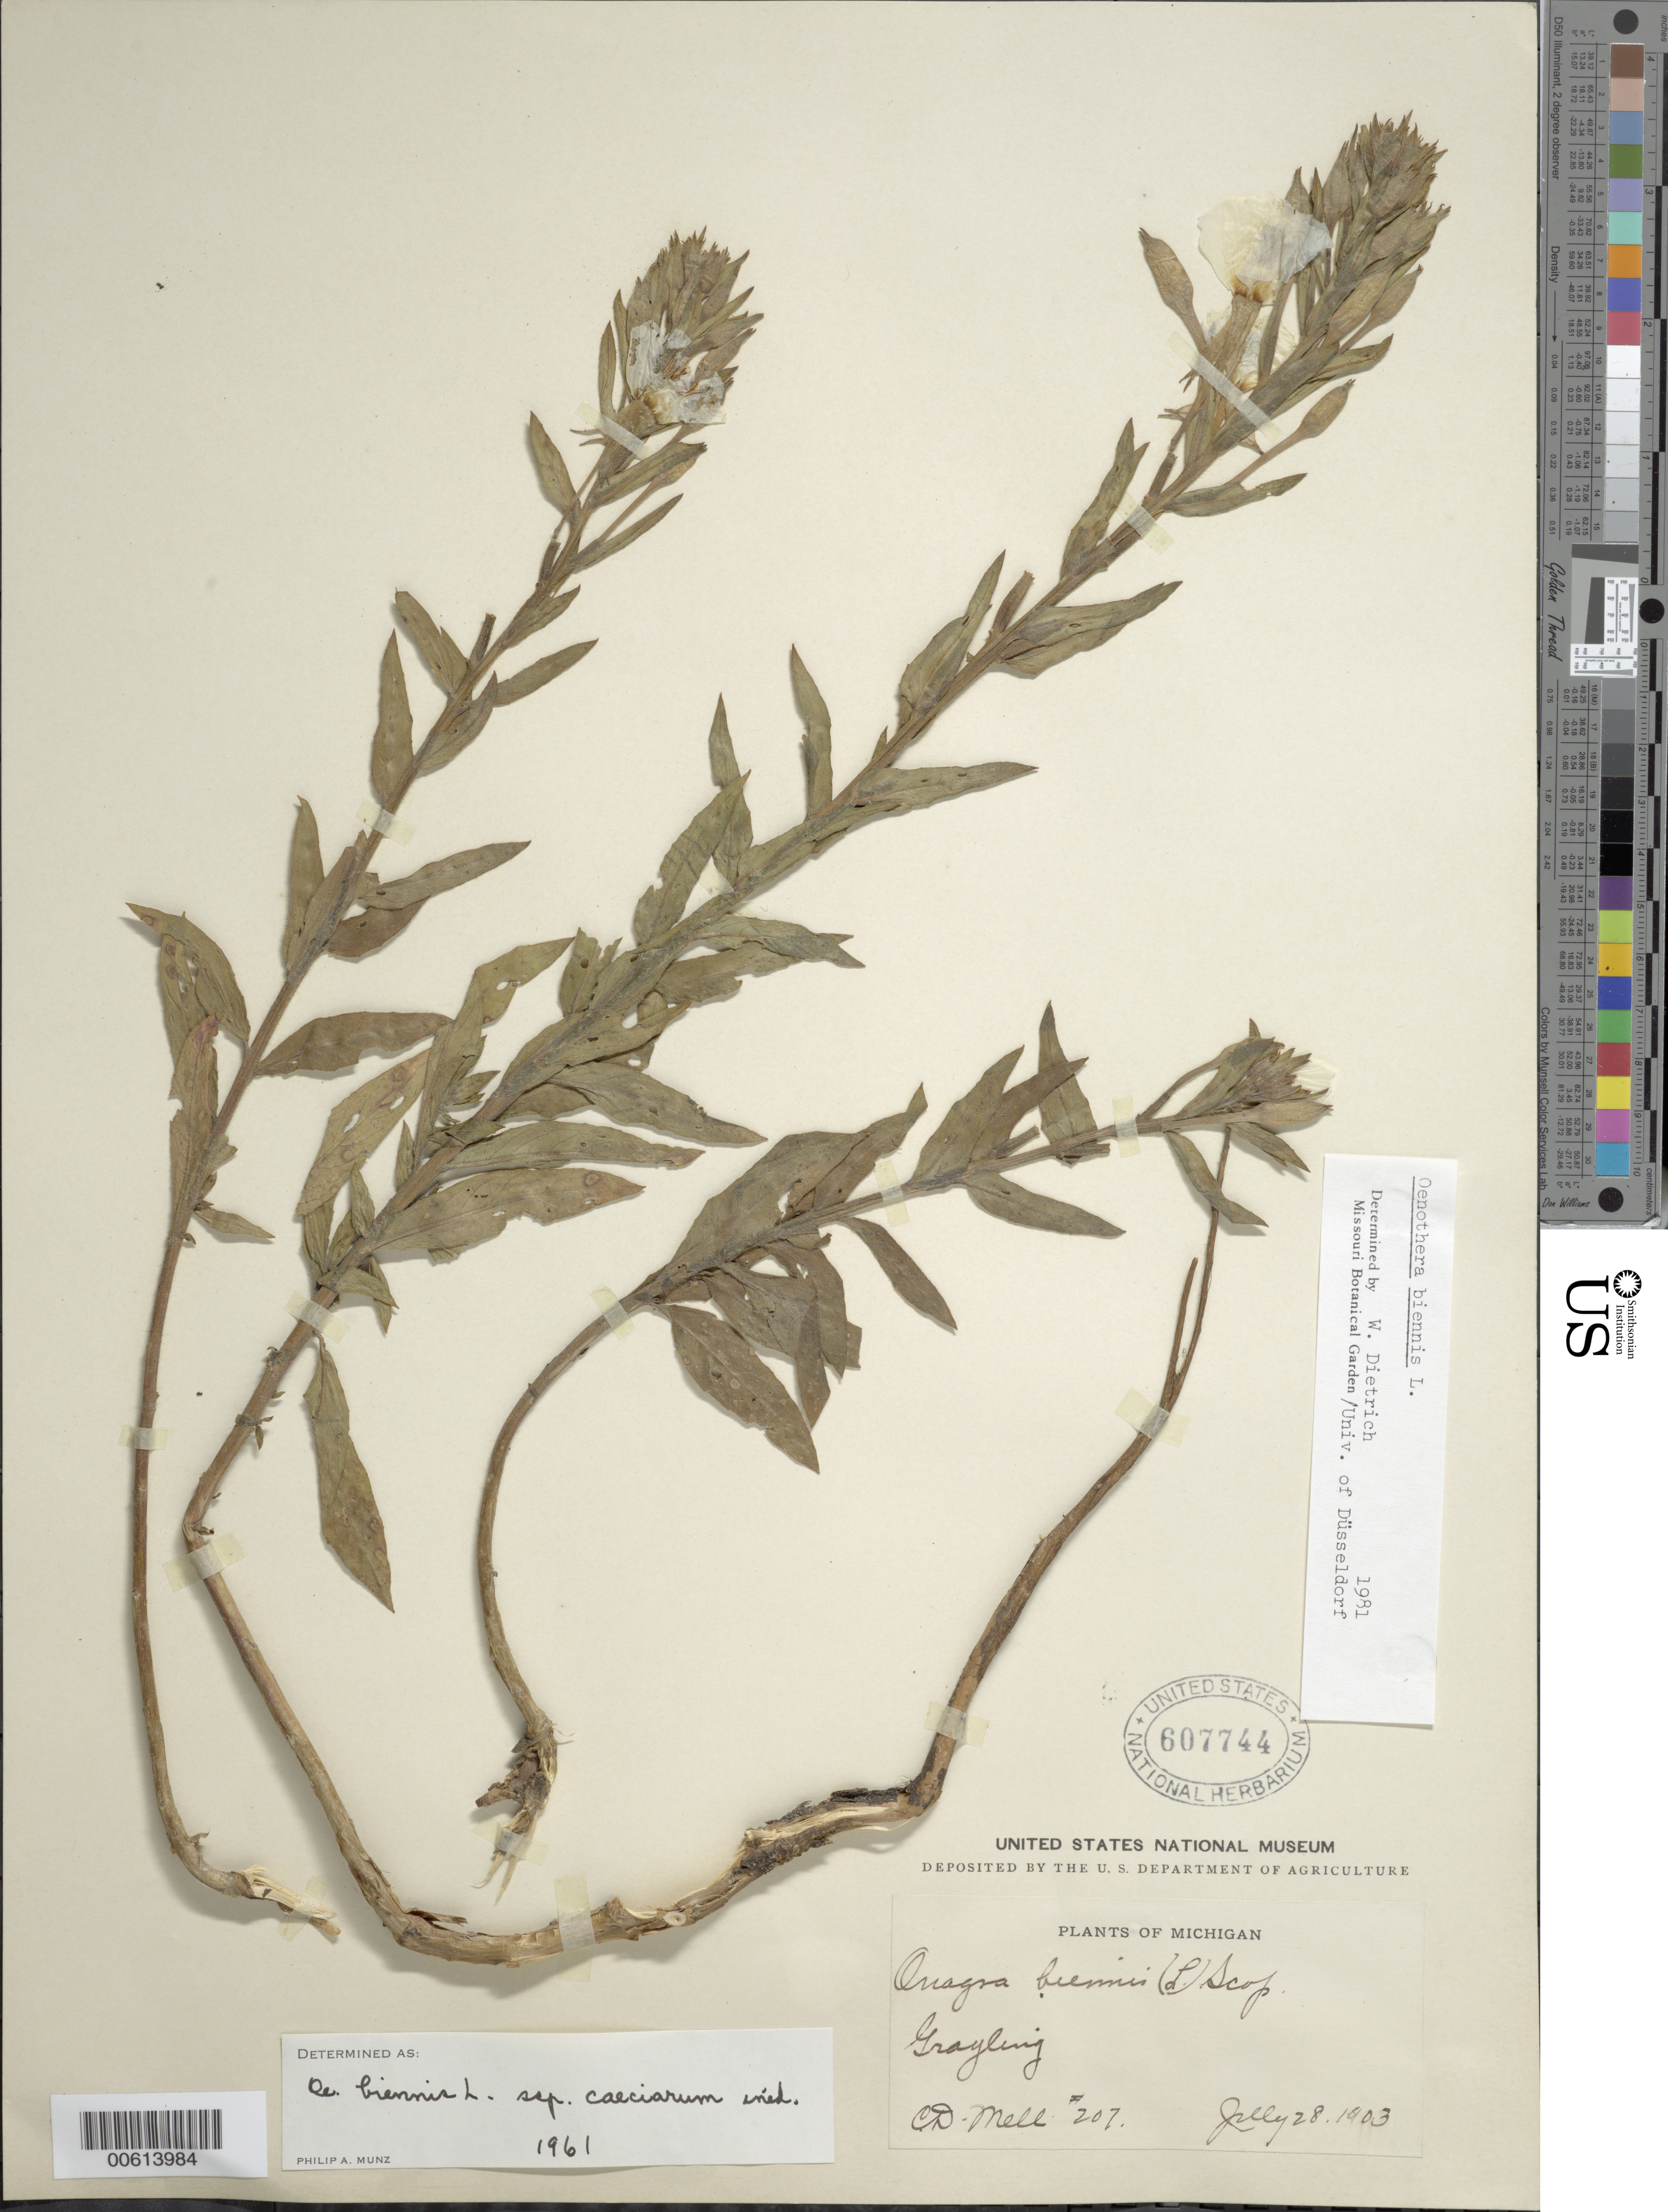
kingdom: Plantae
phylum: Tracheophyta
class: Magnoliopsida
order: Myrtales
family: Onagraceae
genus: Oenothera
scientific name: Oenothera biennis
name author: L.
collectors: C. D. Mell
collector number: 207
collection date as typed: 28 Jul 1903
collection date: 1903-07-28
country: United States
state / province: Michigan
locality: Grayling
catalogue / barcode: US 607744